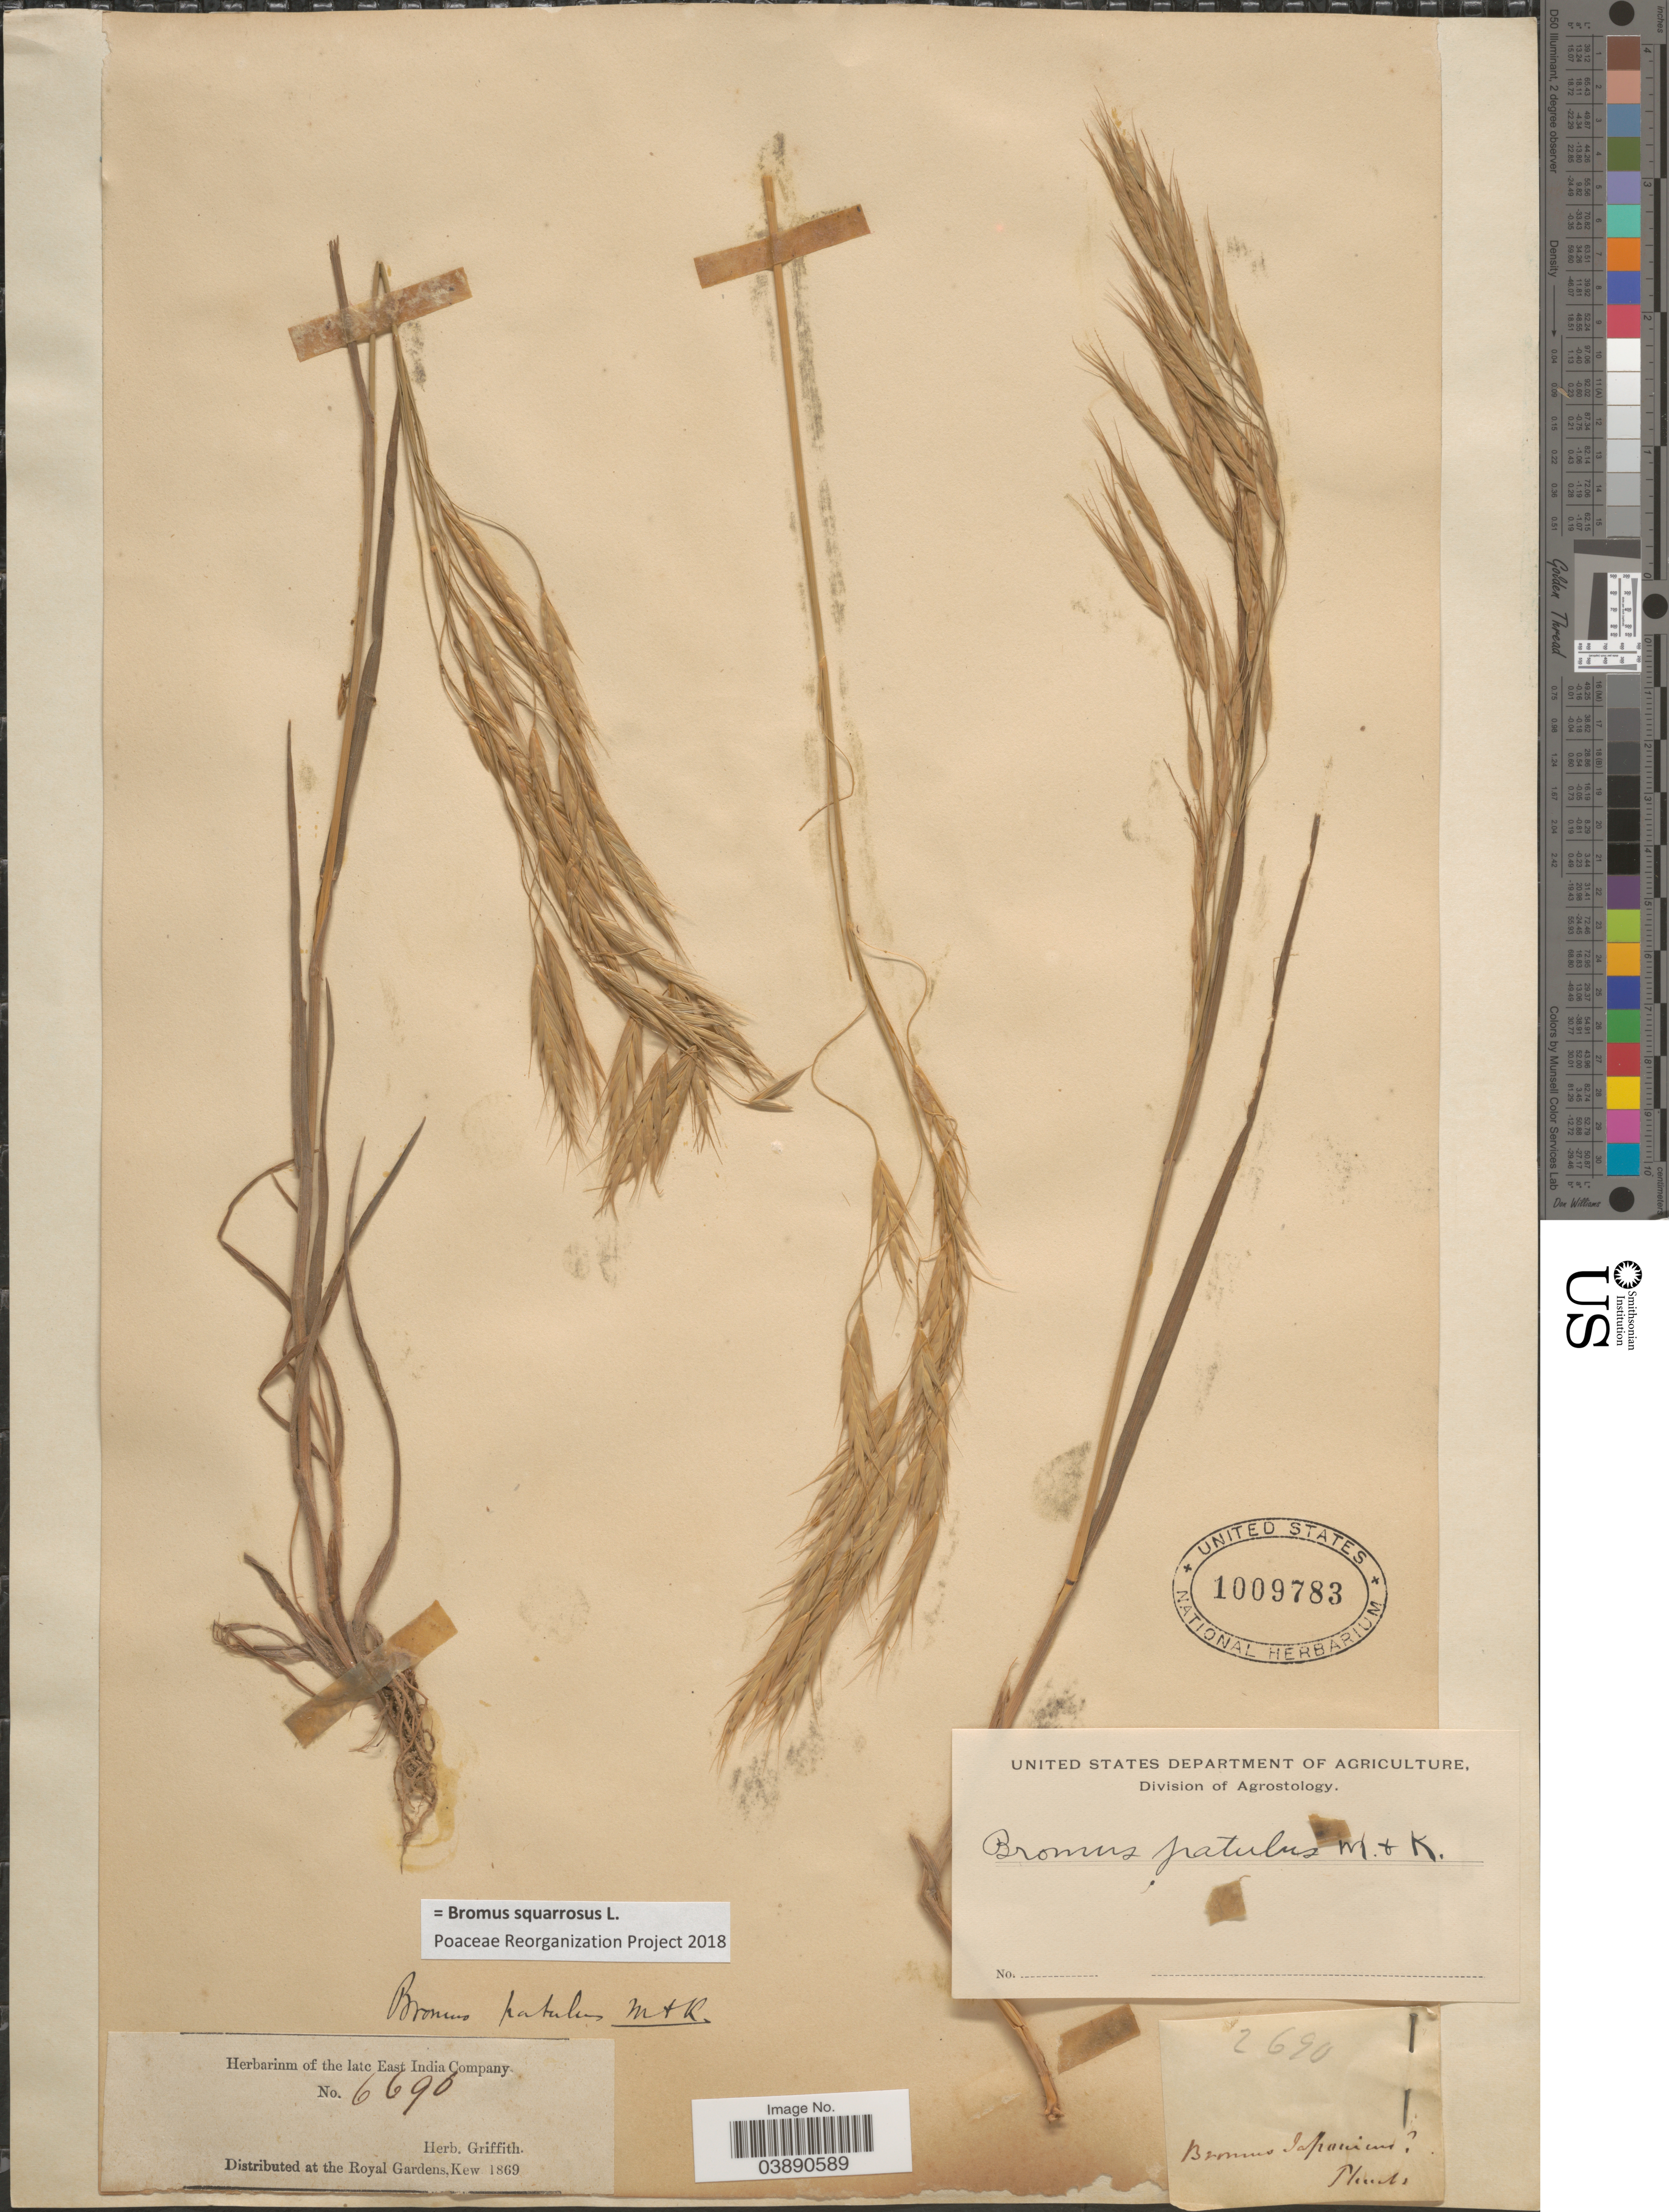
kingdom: Plantae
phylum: Tracheophyta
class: Liliopsida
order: Poales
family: Poaceae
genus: Bromus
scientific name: Bromus squarrosus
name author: L.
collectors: ex herb. Griffith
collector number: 6690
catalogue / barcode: US 1009783